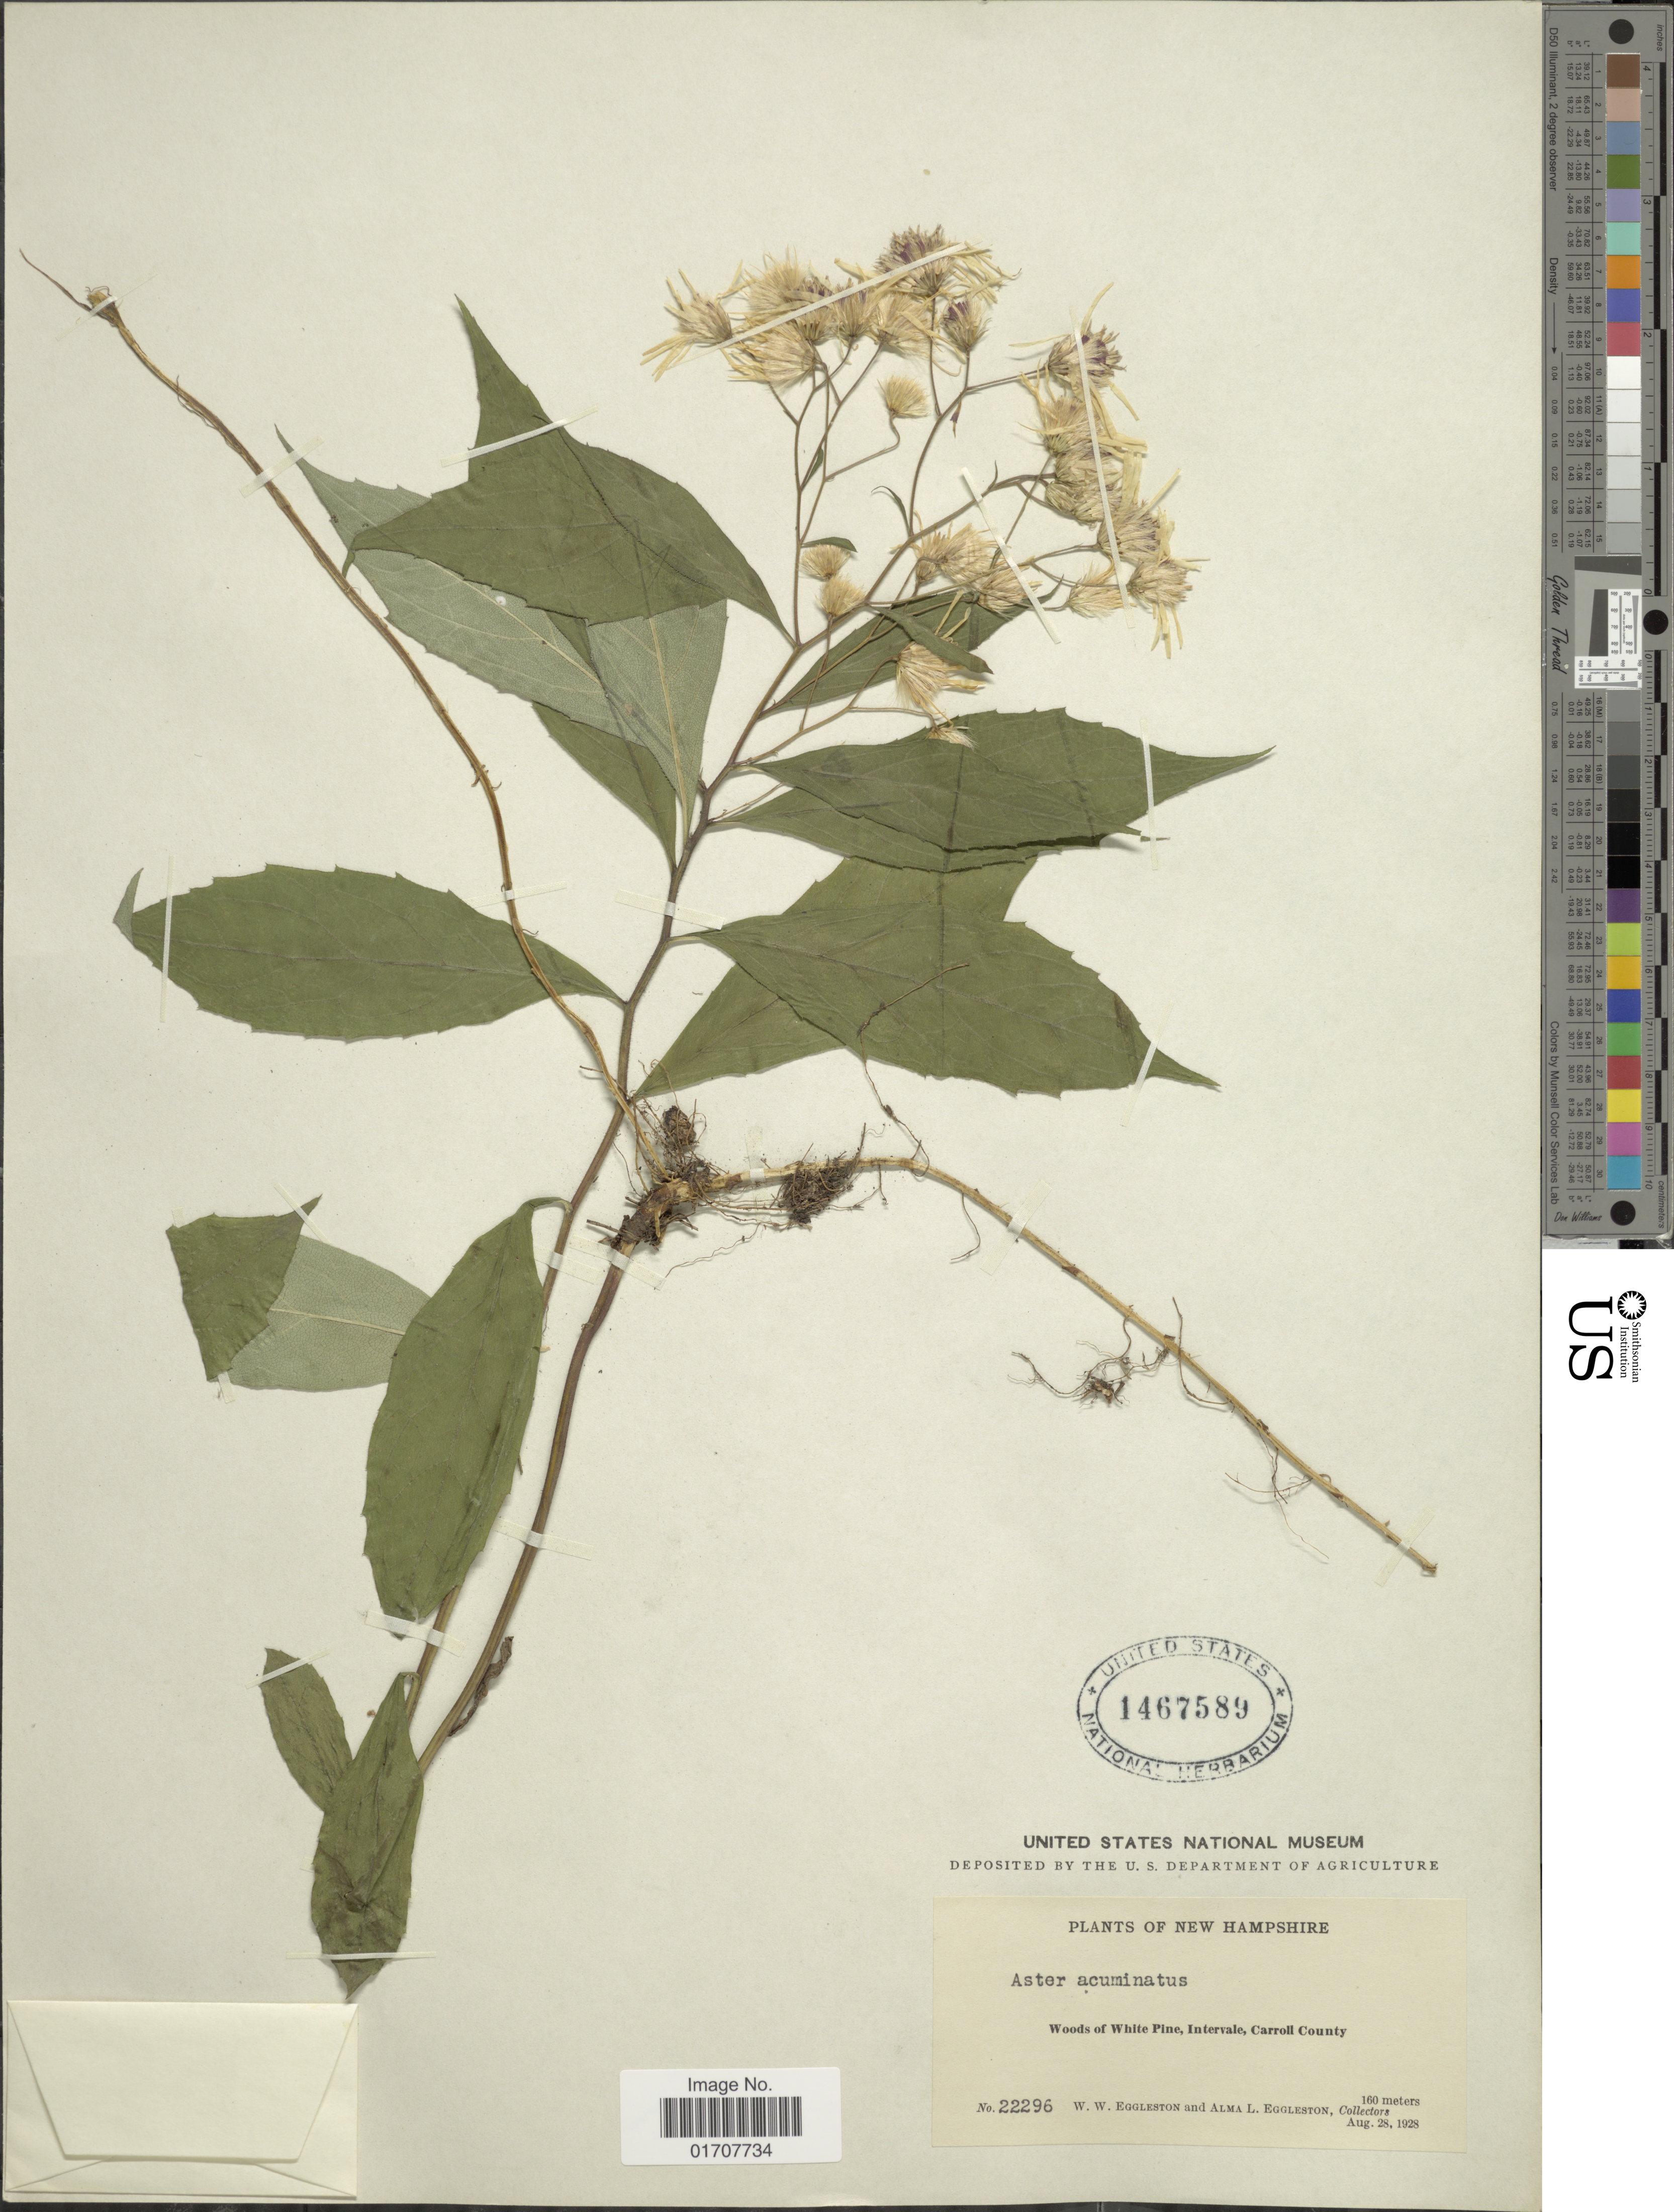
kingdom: Plantae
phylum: Tracheophyta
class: Magnoliopsida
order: Asterales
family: Asteraceae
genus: Oclemena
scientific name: Oclemena acuminata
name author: (Michx.) Greene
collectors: W. W. Eggleston & A. Eggleston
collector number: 22296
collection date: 1928-08-28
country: United States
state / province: New Hampshire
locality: Woods of White Pine, Intervale, Carroll County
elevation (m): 160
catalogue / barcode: US 1467589